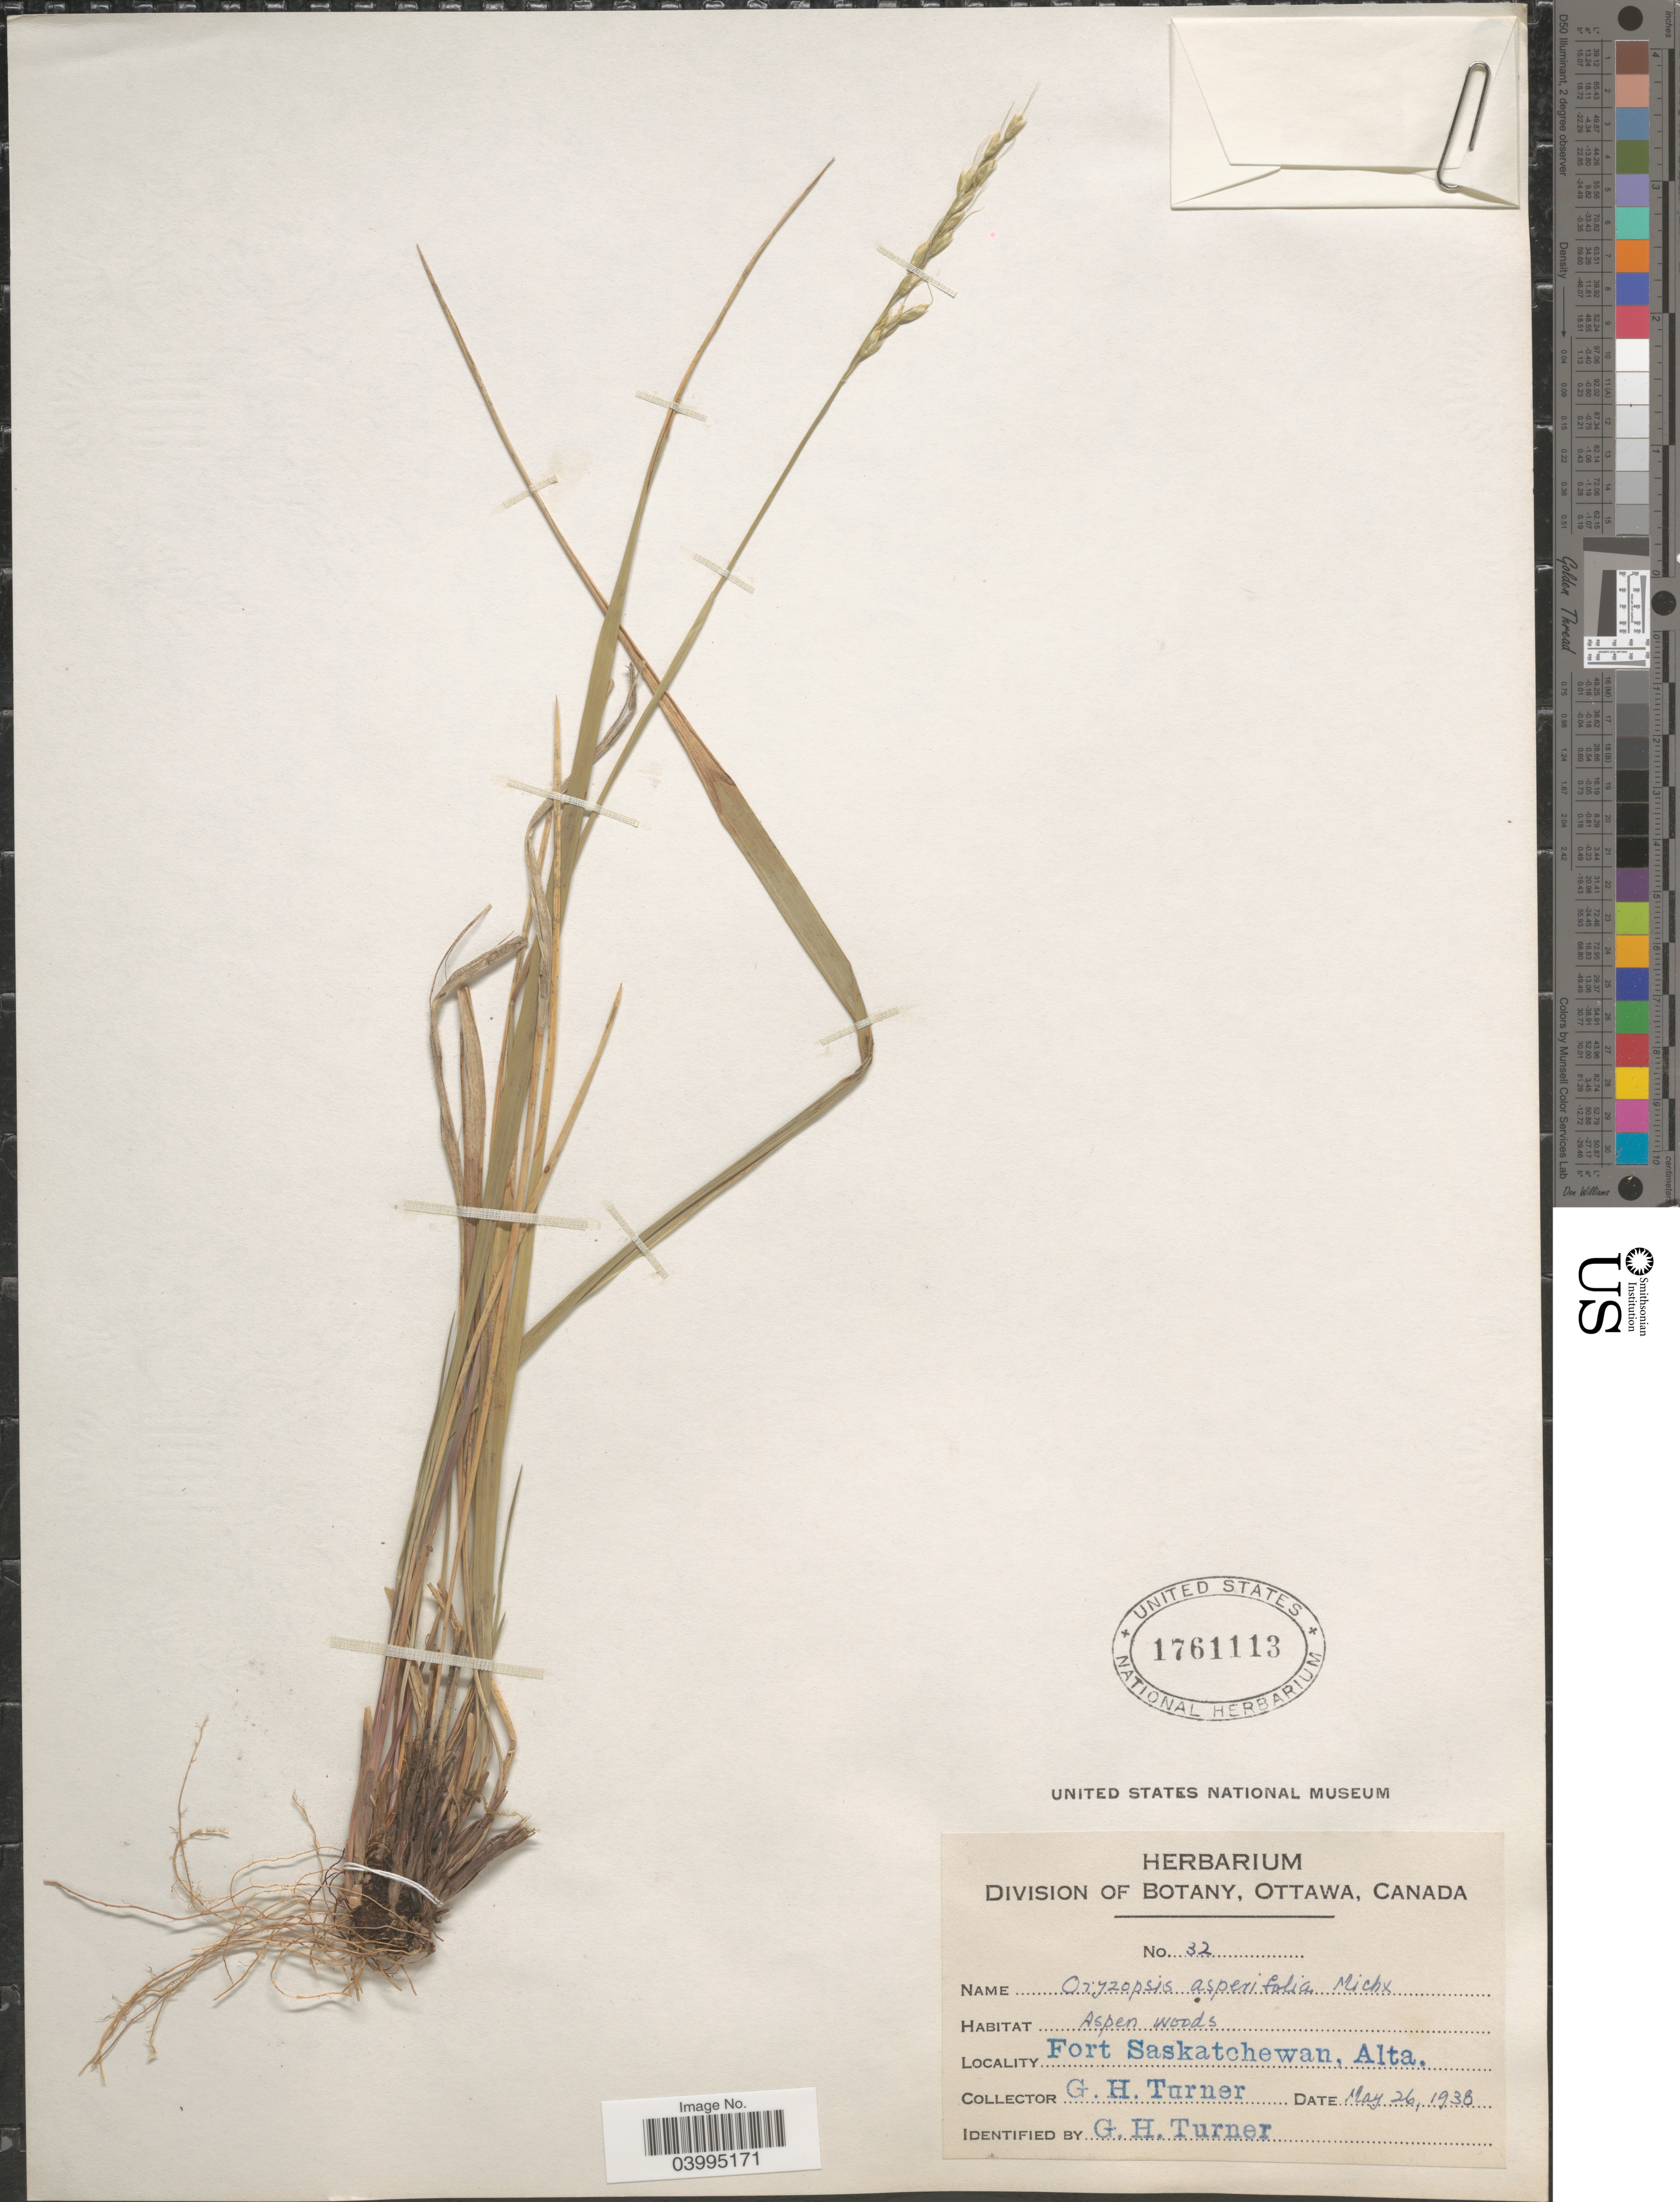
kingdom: Plantae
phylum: Tracheophyta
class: Liliopsida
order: Poales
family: Poaceae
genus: Oryzopsis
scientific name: Oryzopsis asperifolia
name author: Michx.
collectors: G. H. Turner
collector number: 32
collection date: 1938-05-26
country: Canada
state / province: Alberta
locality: Aspen woods. Fort Saskatchewan, Alta.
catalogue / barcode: US 1761113